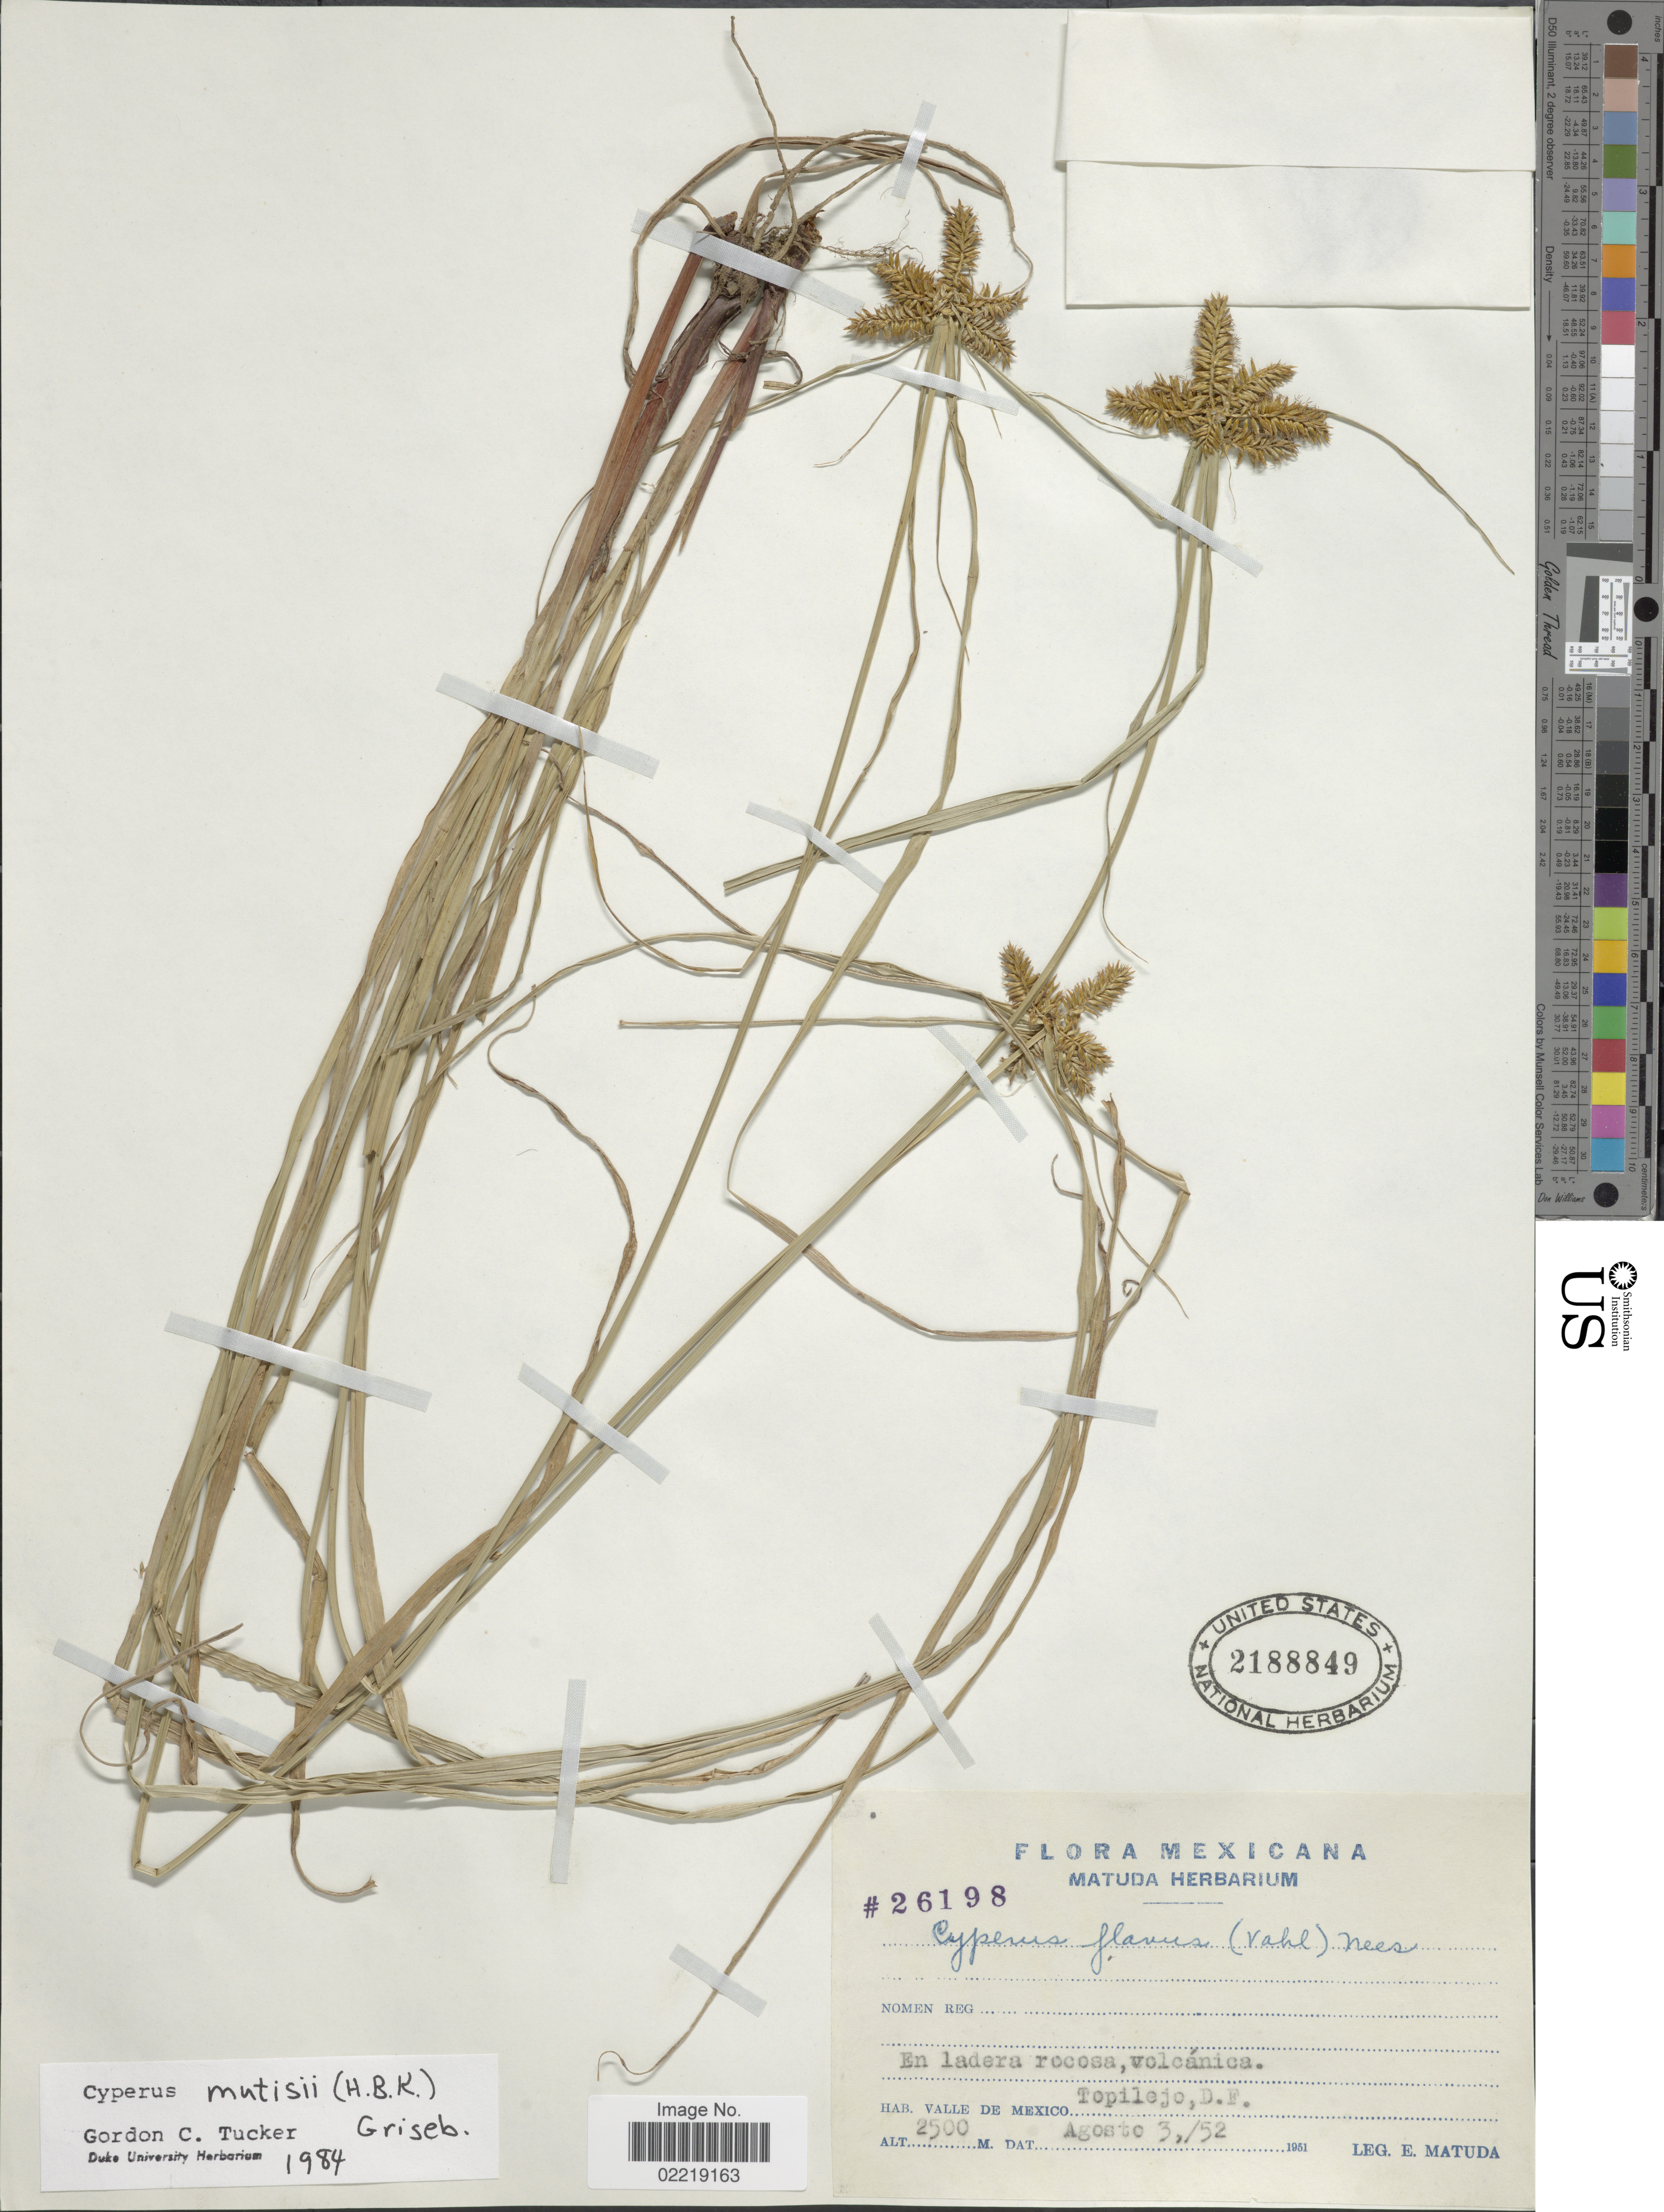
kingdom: Plantae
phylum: Tracheophyta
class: Liliopsida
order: Poales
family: Cyperaceae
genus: Cyperus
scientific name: Cyperus mutisii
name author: (Kunth) Andersson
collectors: E. Matuda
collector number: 26198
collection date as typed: Transcribed d/m/y: 3/8/52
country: Mexico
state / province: Distrito Federal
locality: Valle de Mexico, Topilejo, D.F.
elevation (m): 2500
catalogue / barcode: US 2188849